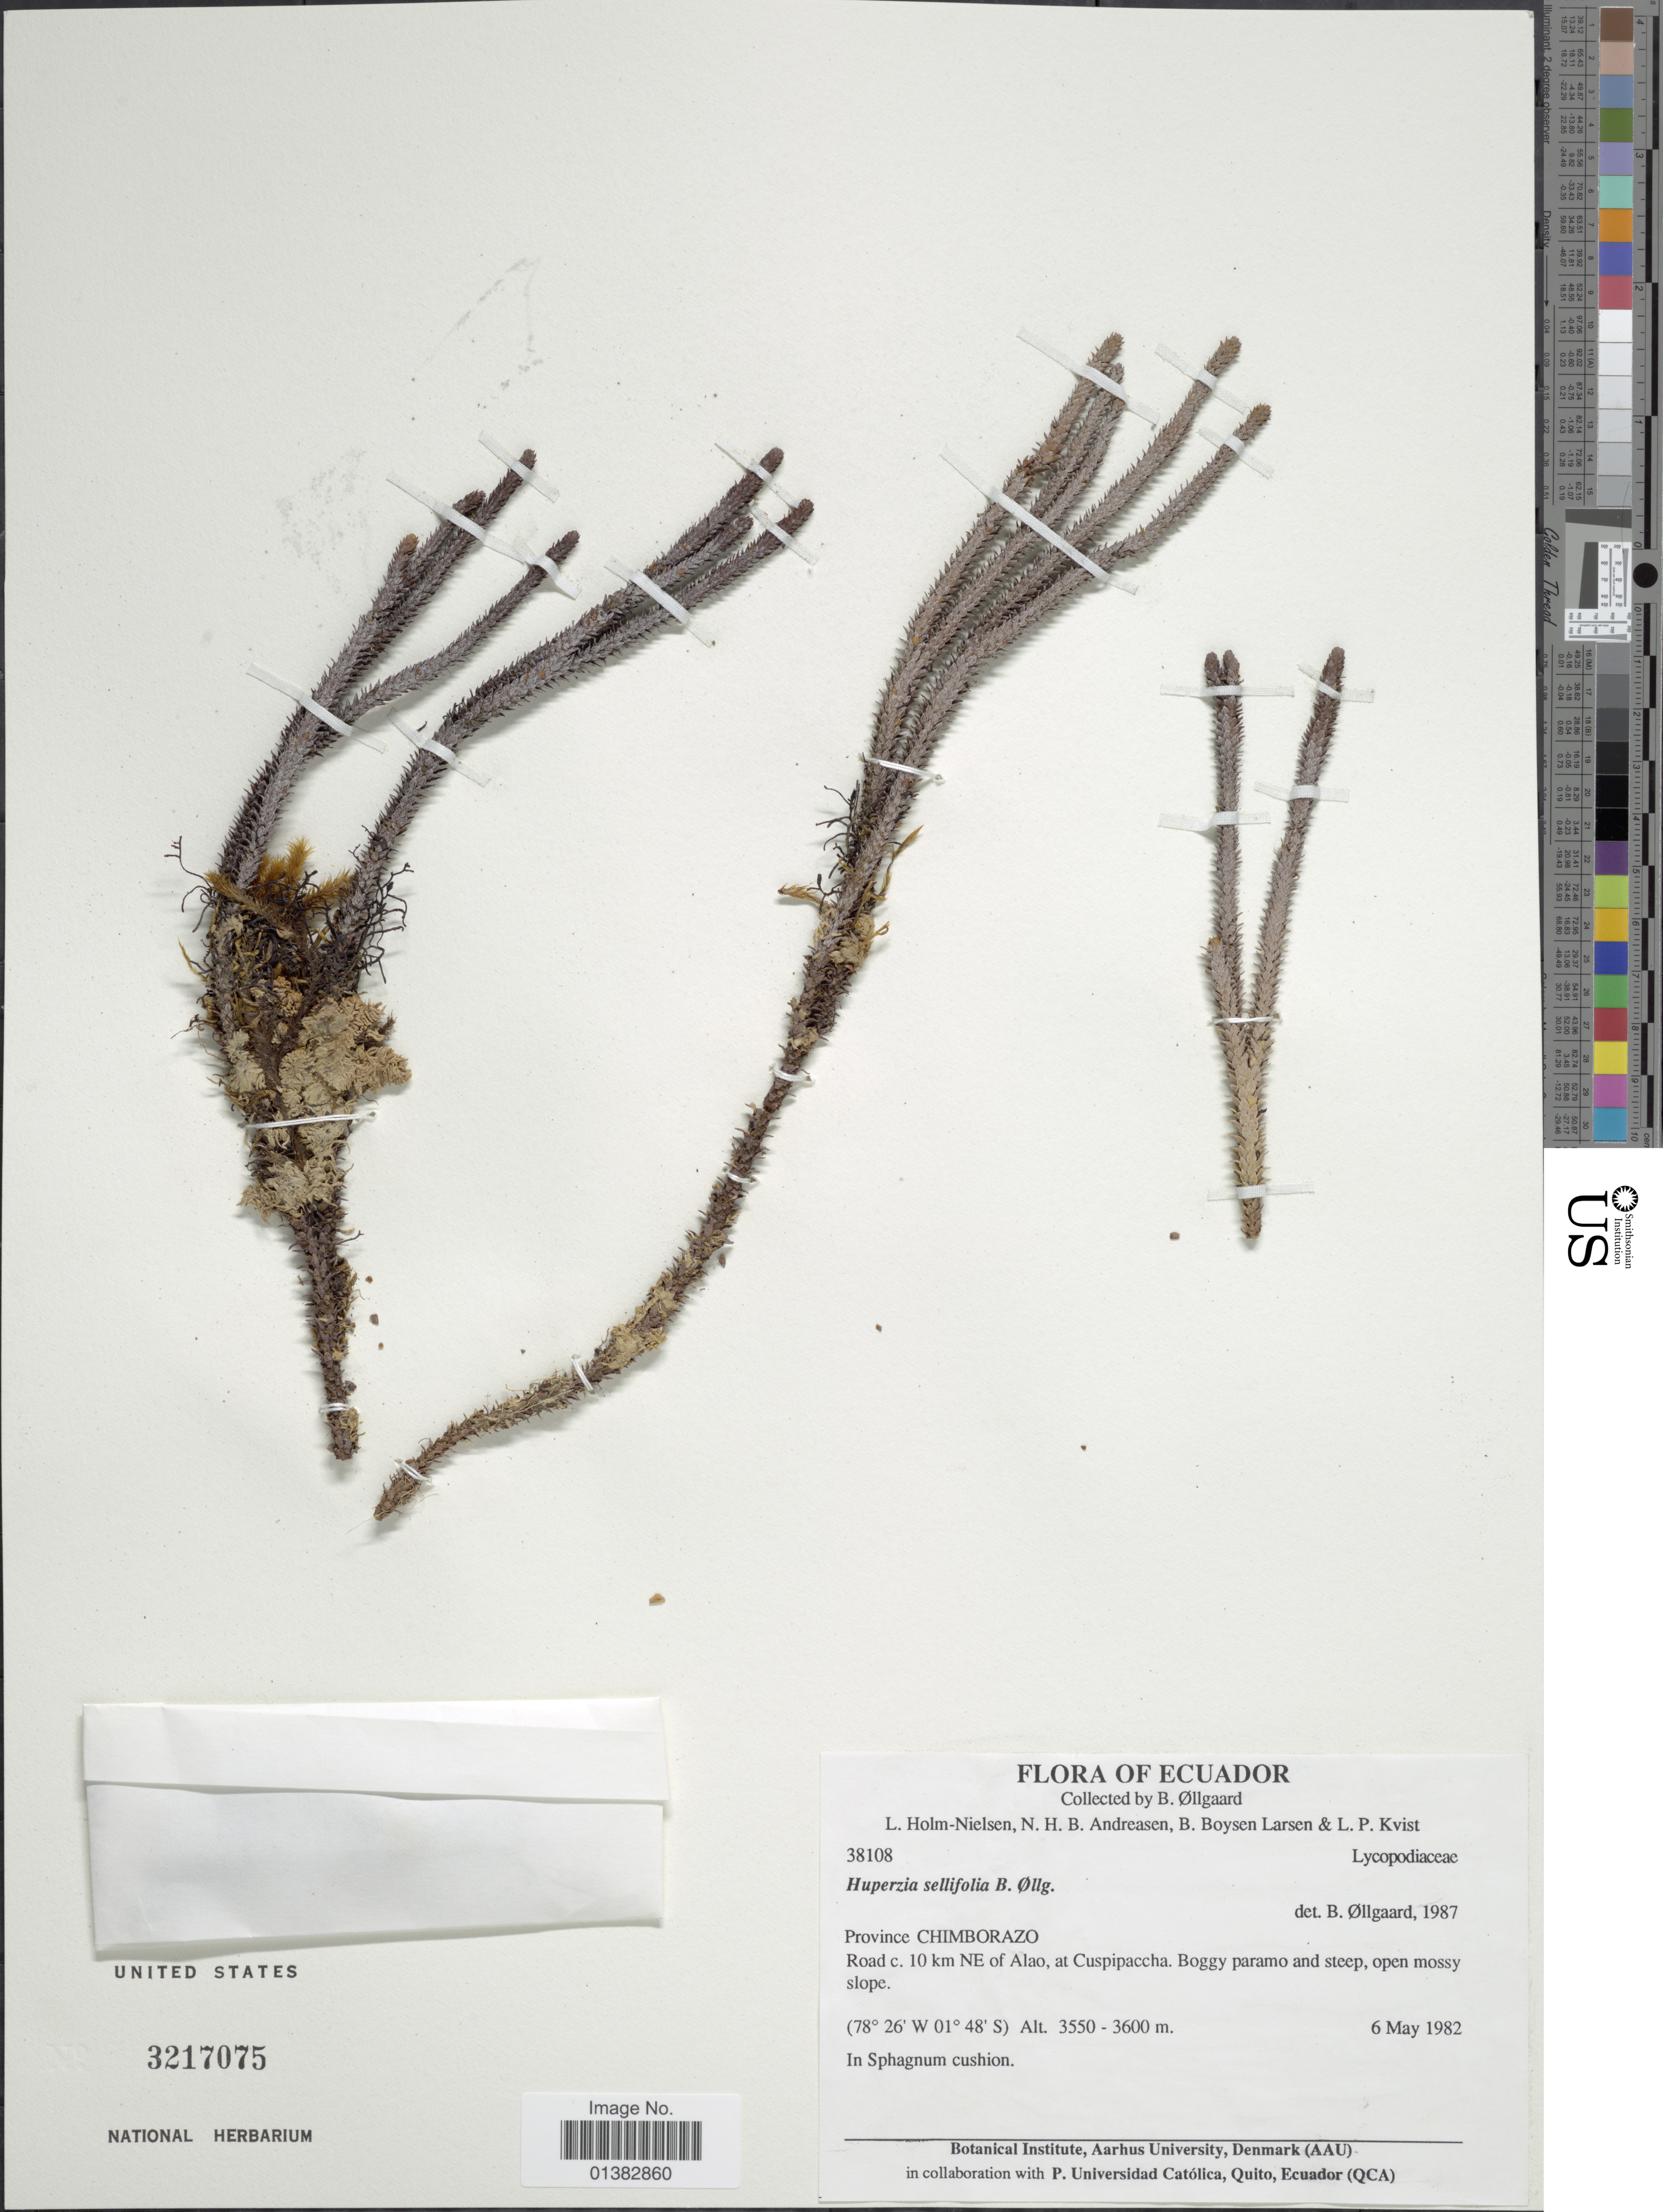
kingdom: Plantae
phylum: Tracheophyta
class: Lycopodiopsida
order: Lycopodiales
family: Lycopodiaceae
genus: Phlegmariurus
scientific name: Phlegmariurus sellifolius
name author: (B. Øllg.) B. Øllg.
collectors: L. B. Holm-Nielsen, N. Andreasen, B. Boysen Larsen & L. P. Kvist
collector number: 38108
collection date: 1982-05-06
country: Ecuador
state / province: Chimborazo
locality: Road c. 10 km NE of Alao, at Cuspipaccha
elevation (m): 3550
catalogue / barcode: US 3217075